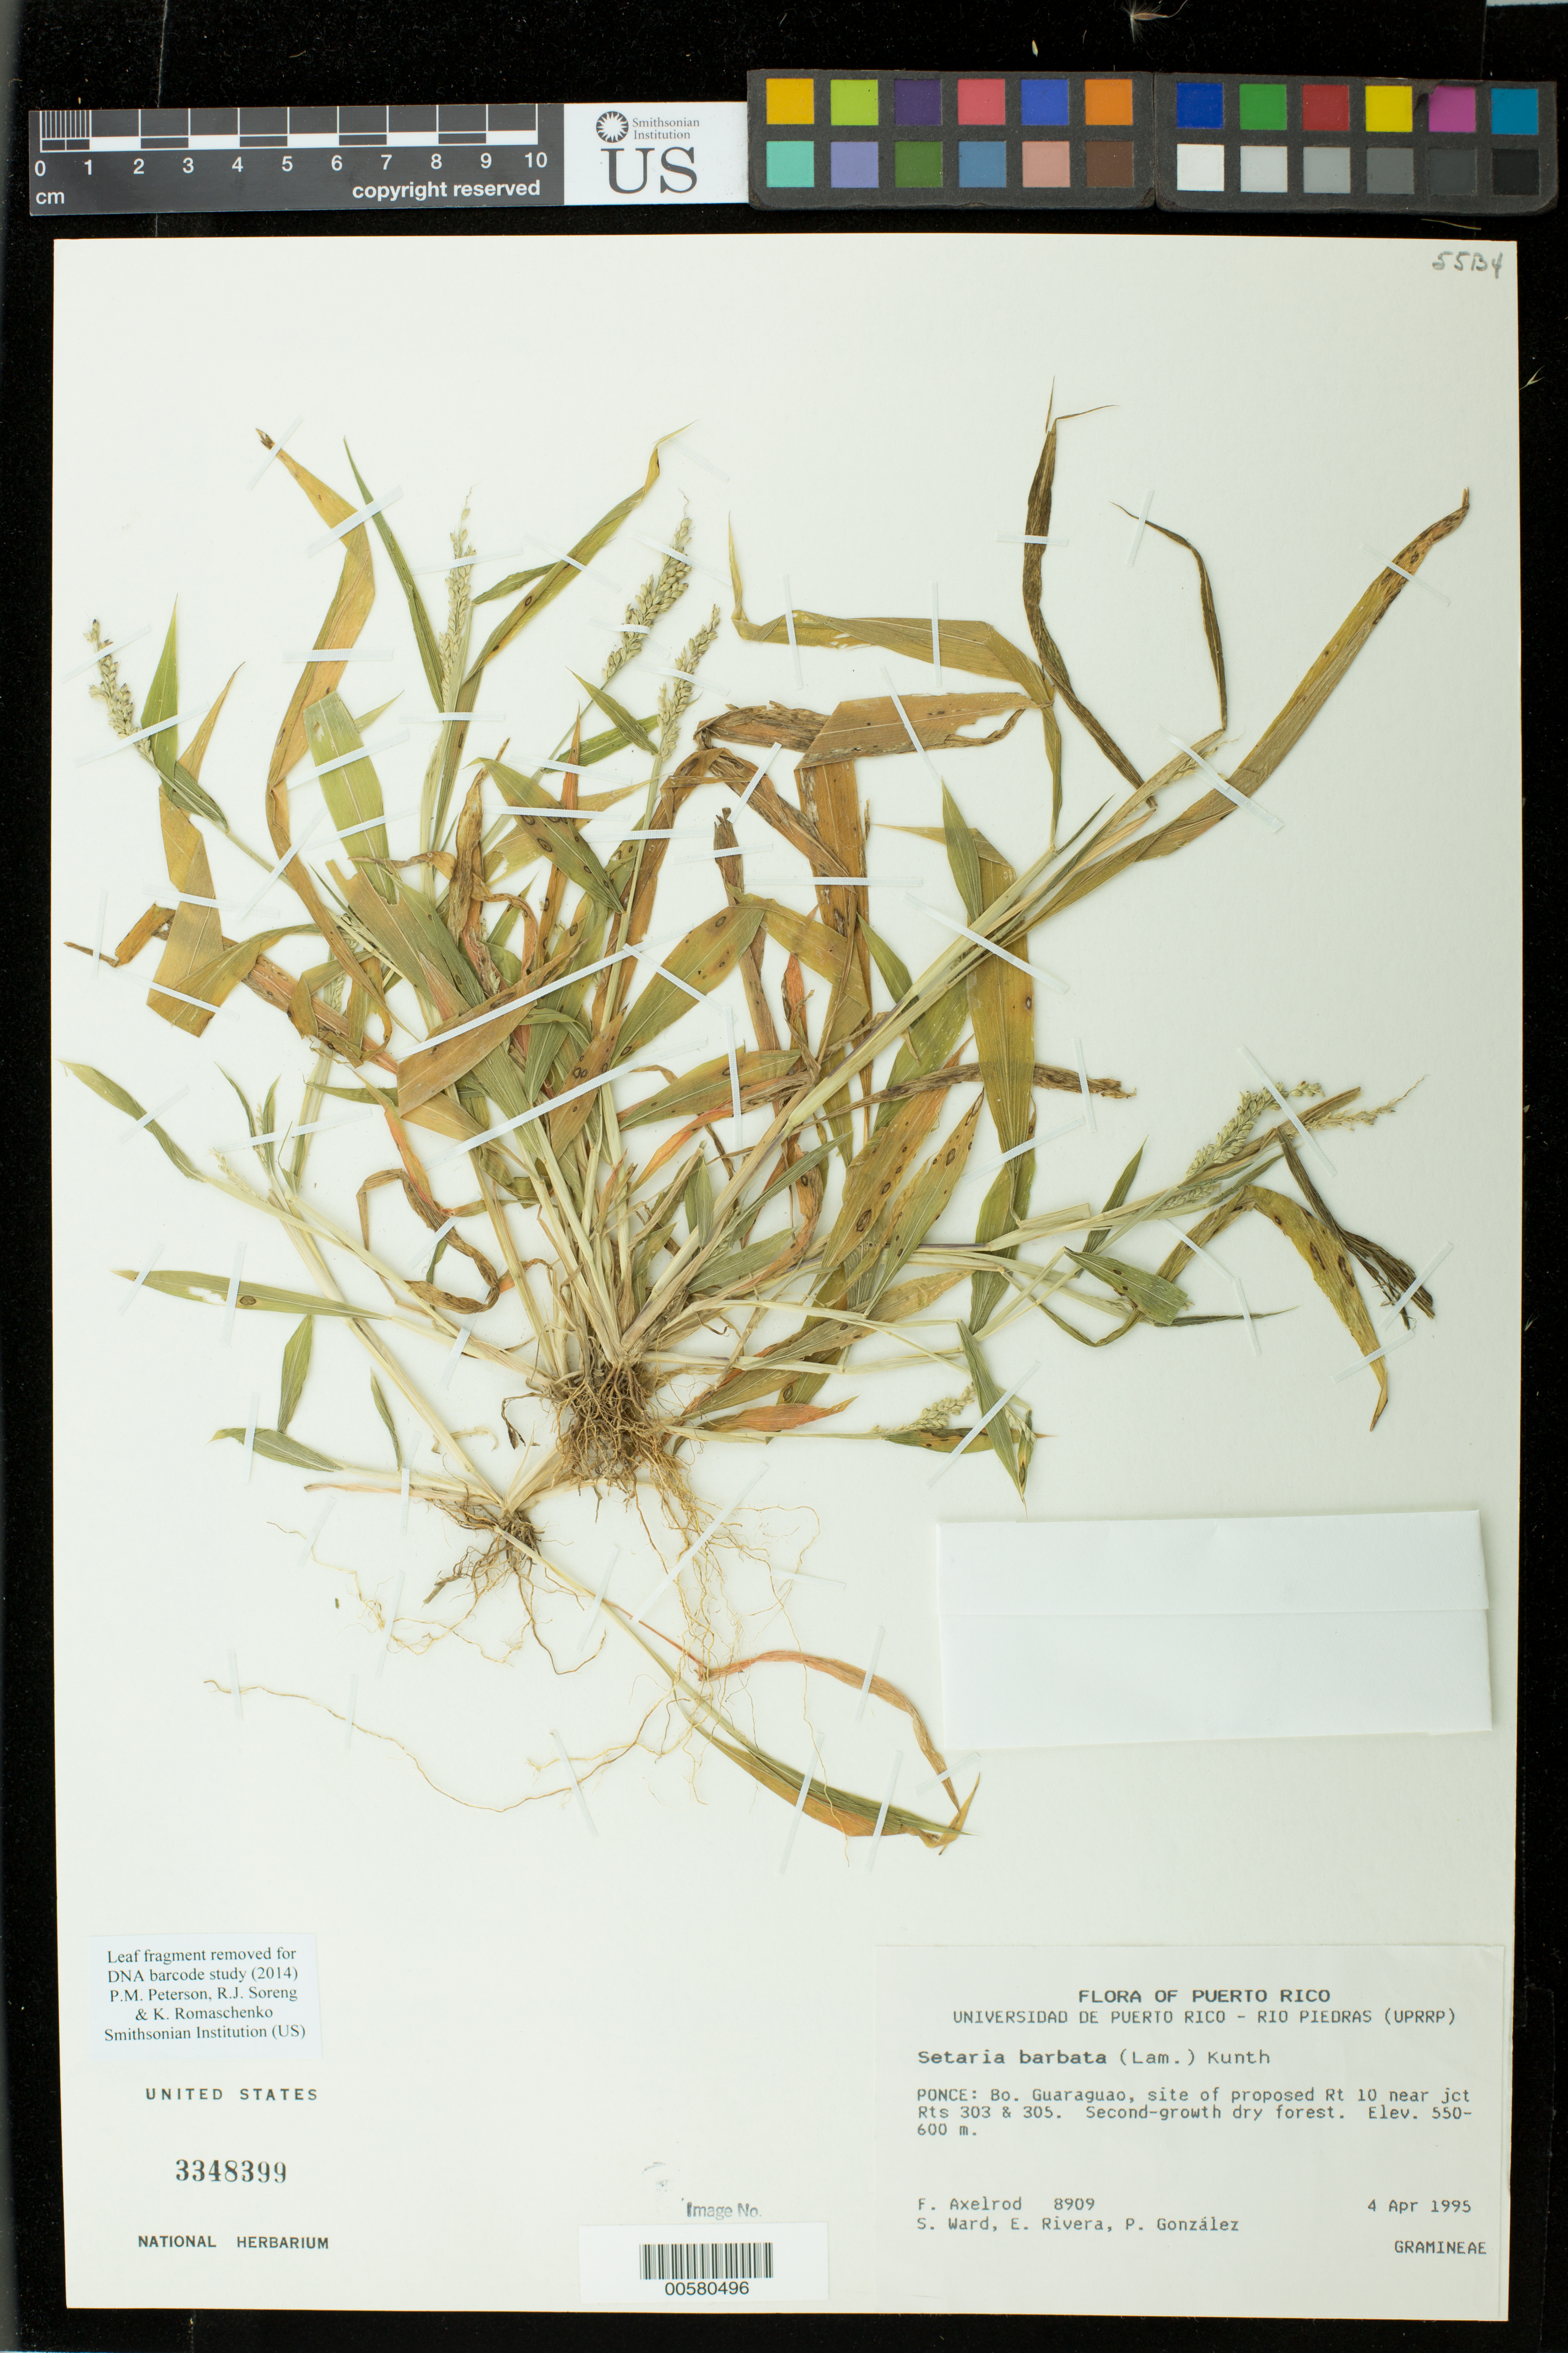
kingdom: Plantae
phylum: Tracheophyta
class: Liliopsida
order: Poales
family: Poaceae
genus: Setaria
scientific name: Setaria barbata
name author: (Lam.) Kunth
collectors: F. S. Axelrod, S. Ward, E. Rivera & P. Gonzalez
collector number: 8909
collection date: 1995-04-04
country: Puerto Rico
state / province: Ponce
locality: Bo. Guaraguao, site of proposed Rt 10 near jct Rts 303 & 305.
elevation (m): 550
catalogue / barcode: US 3348399